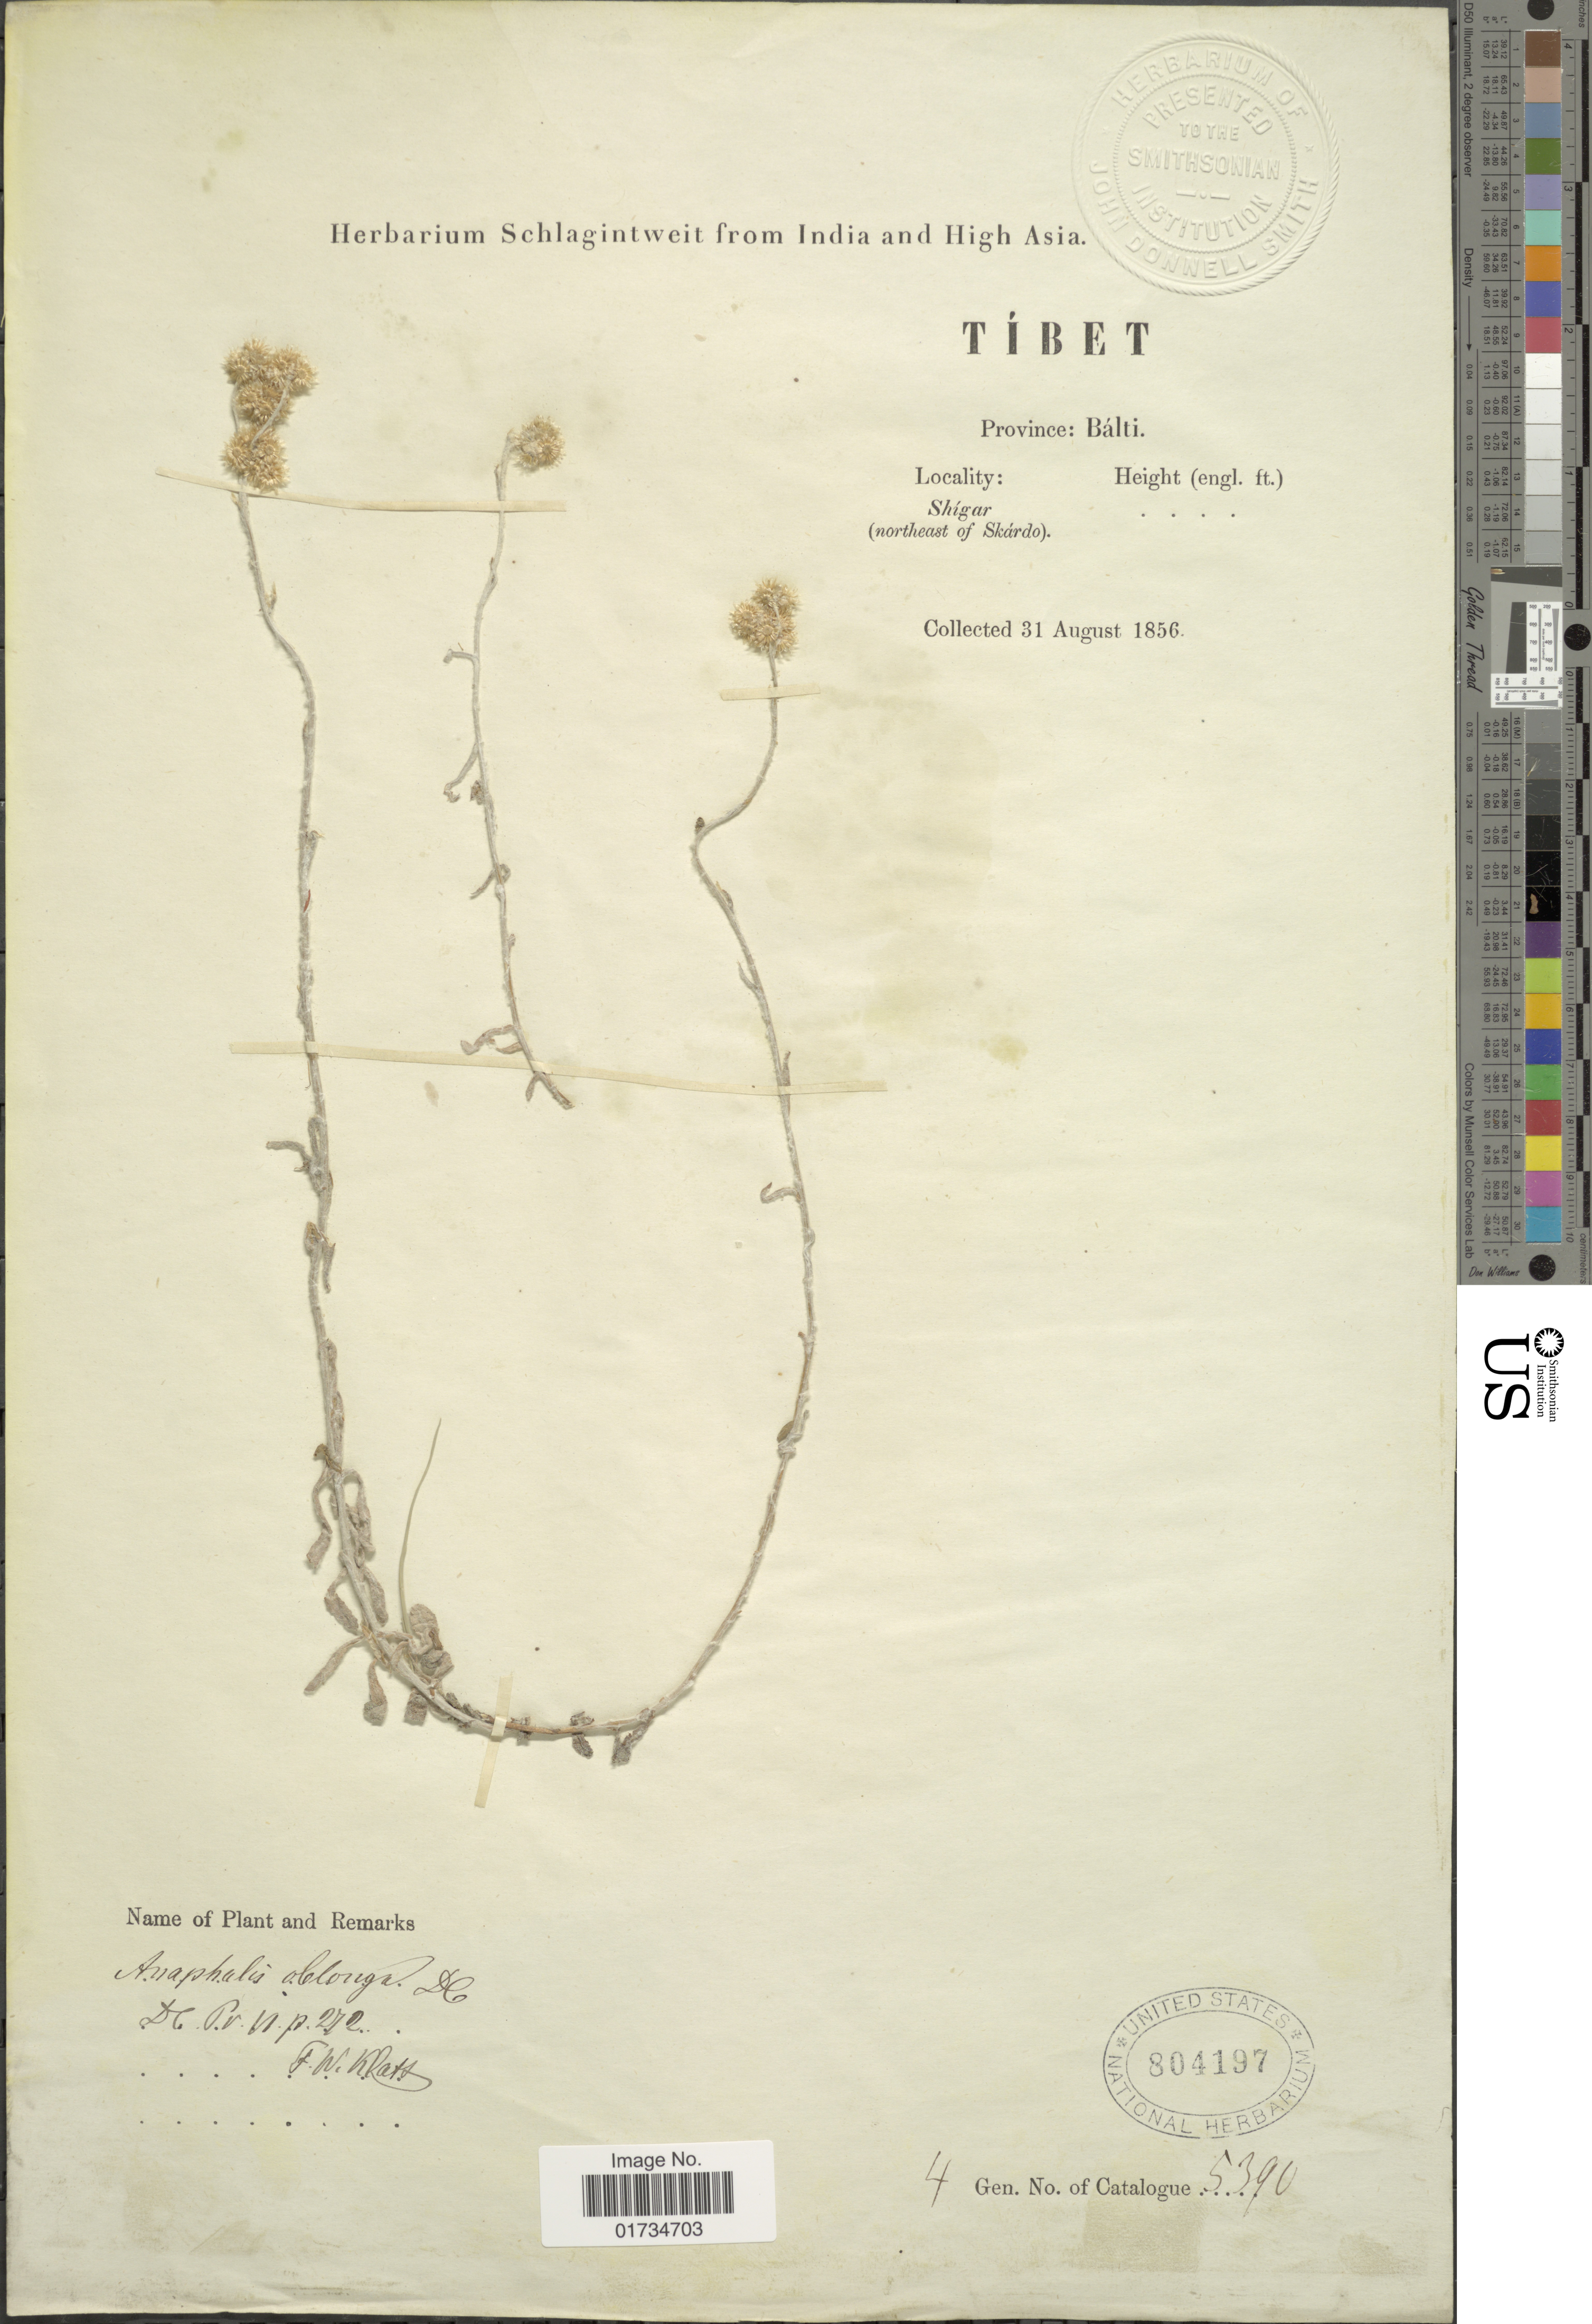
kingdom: Plantae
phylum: Tracheophyta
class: Magnoliopsida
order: Asterales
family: Asteraceae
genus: Anaphalis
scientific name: Anaphalis subdecurrens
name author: (DC.) Gamble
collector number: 4/5390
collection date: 1856-08-31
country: China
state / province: Xizang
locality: Tibet. Province: Bali. Shigar (northeast of Skardo)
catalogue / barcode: US 804197